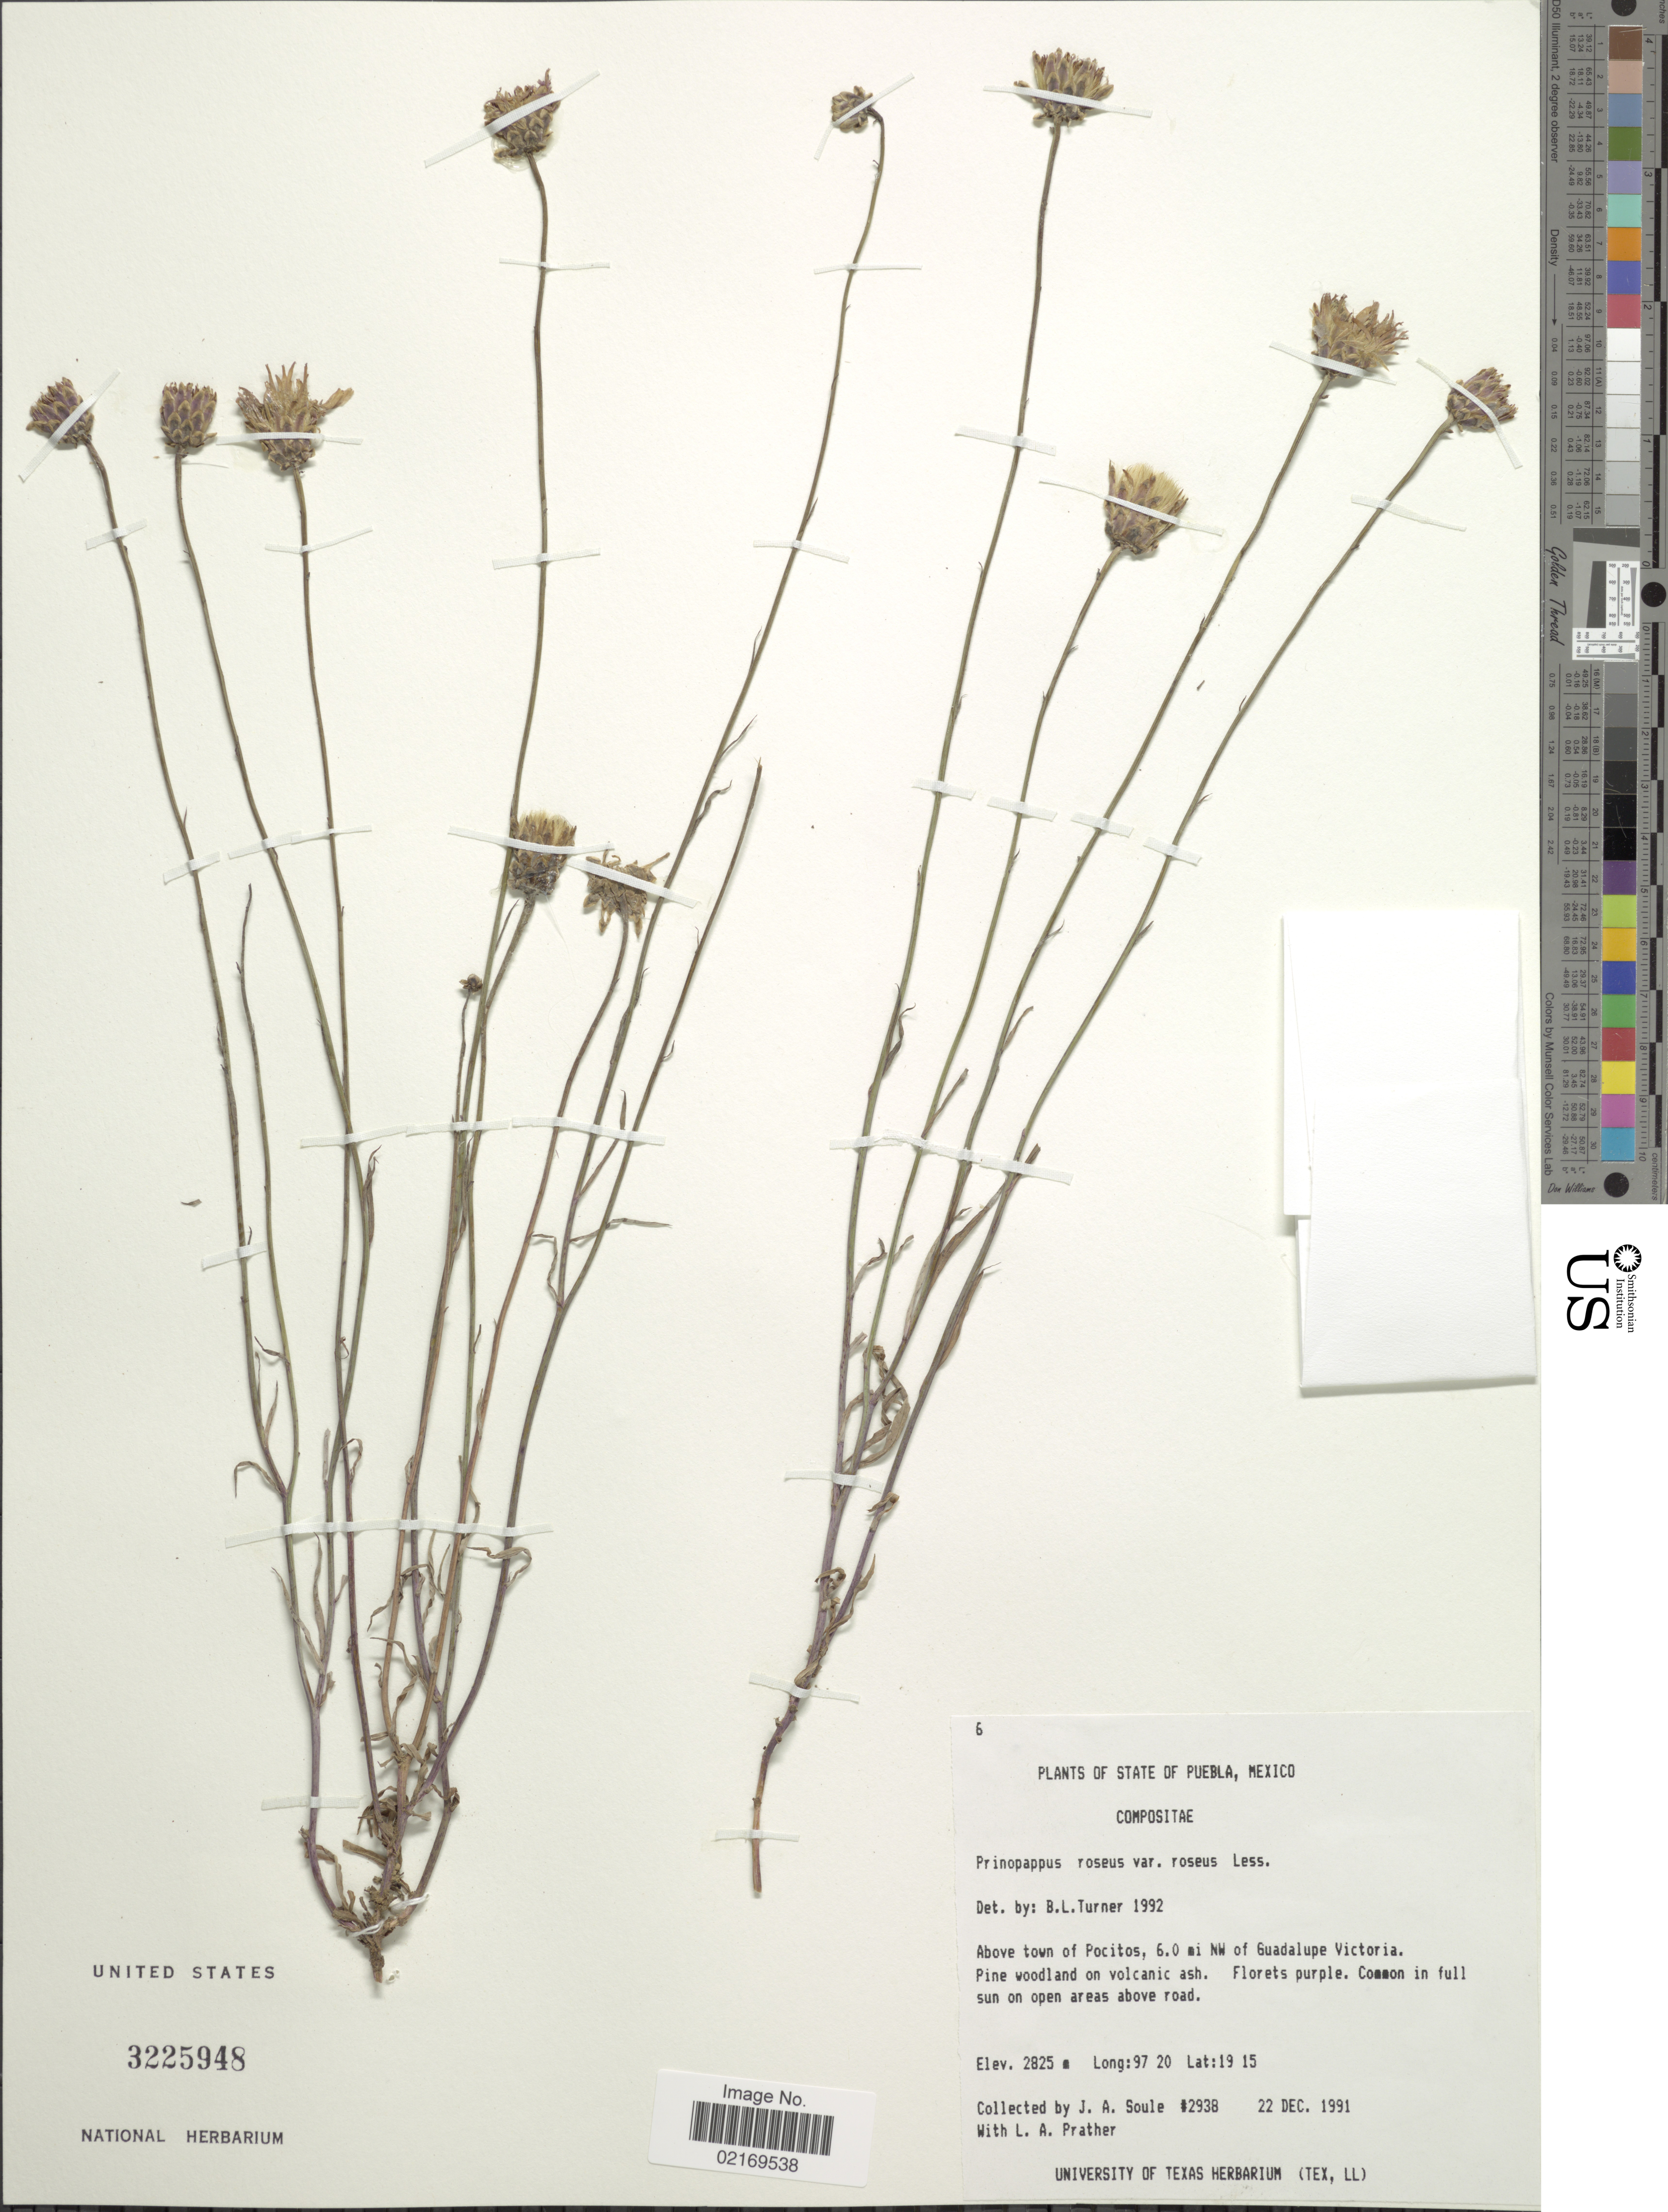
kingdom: Plantae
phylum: Tracheophyta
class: Magnoliopsida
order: Asterales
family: Asteraceae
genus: Pinaropappus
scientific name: Pinaropappus roseus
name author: Less.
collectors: J. Soule & L. A. Prather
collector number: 2938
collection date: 1991-12-22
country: Mexico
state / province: Puebla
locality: Above town of Pocitos, 6.0 mi NW of Guadalupe Victoria.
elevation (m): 2825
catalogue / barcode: US 3225948